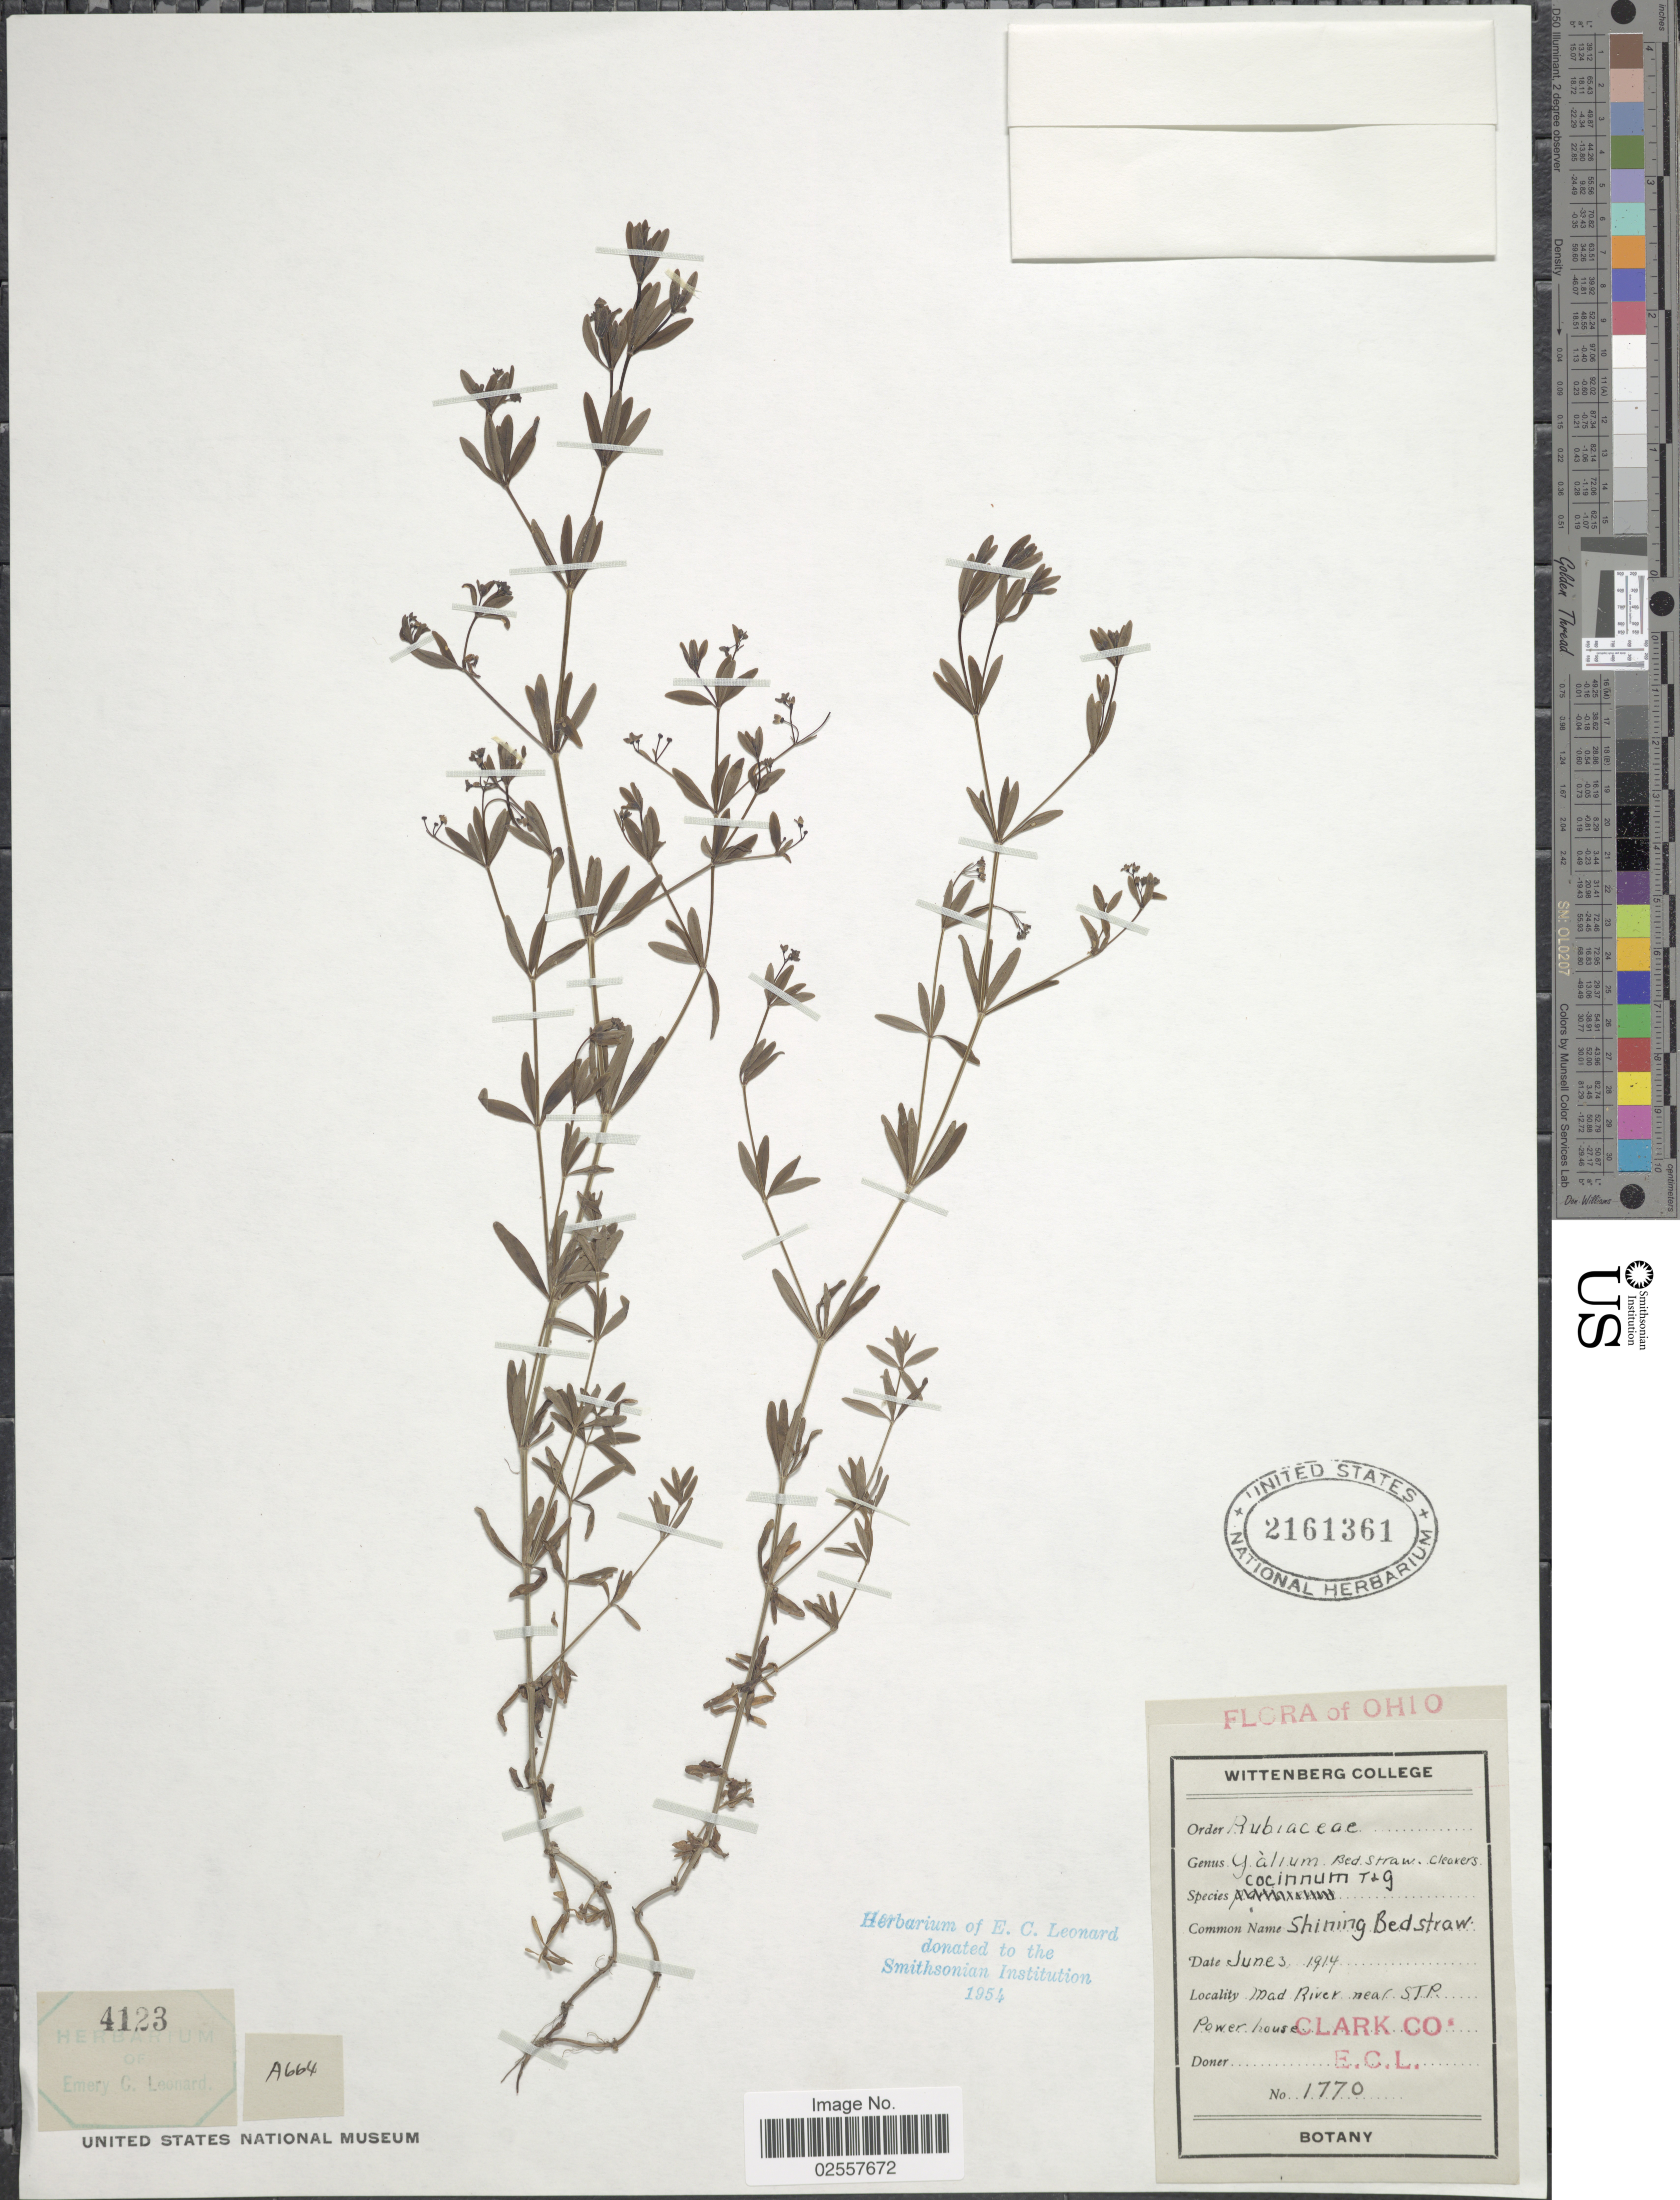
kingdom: Plantae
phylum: Tracheophyta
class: Magnoliopsida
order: Gentianales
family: Rubiaceae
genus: Galium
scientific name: Galium concinnum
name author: Torr. & A. Gray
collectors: E. C. Leonard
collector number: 1770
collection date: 1914-06-03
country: United States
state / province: Ohio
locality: Mad River near STP. Power house. Clark Co.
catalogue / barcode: US 2161361